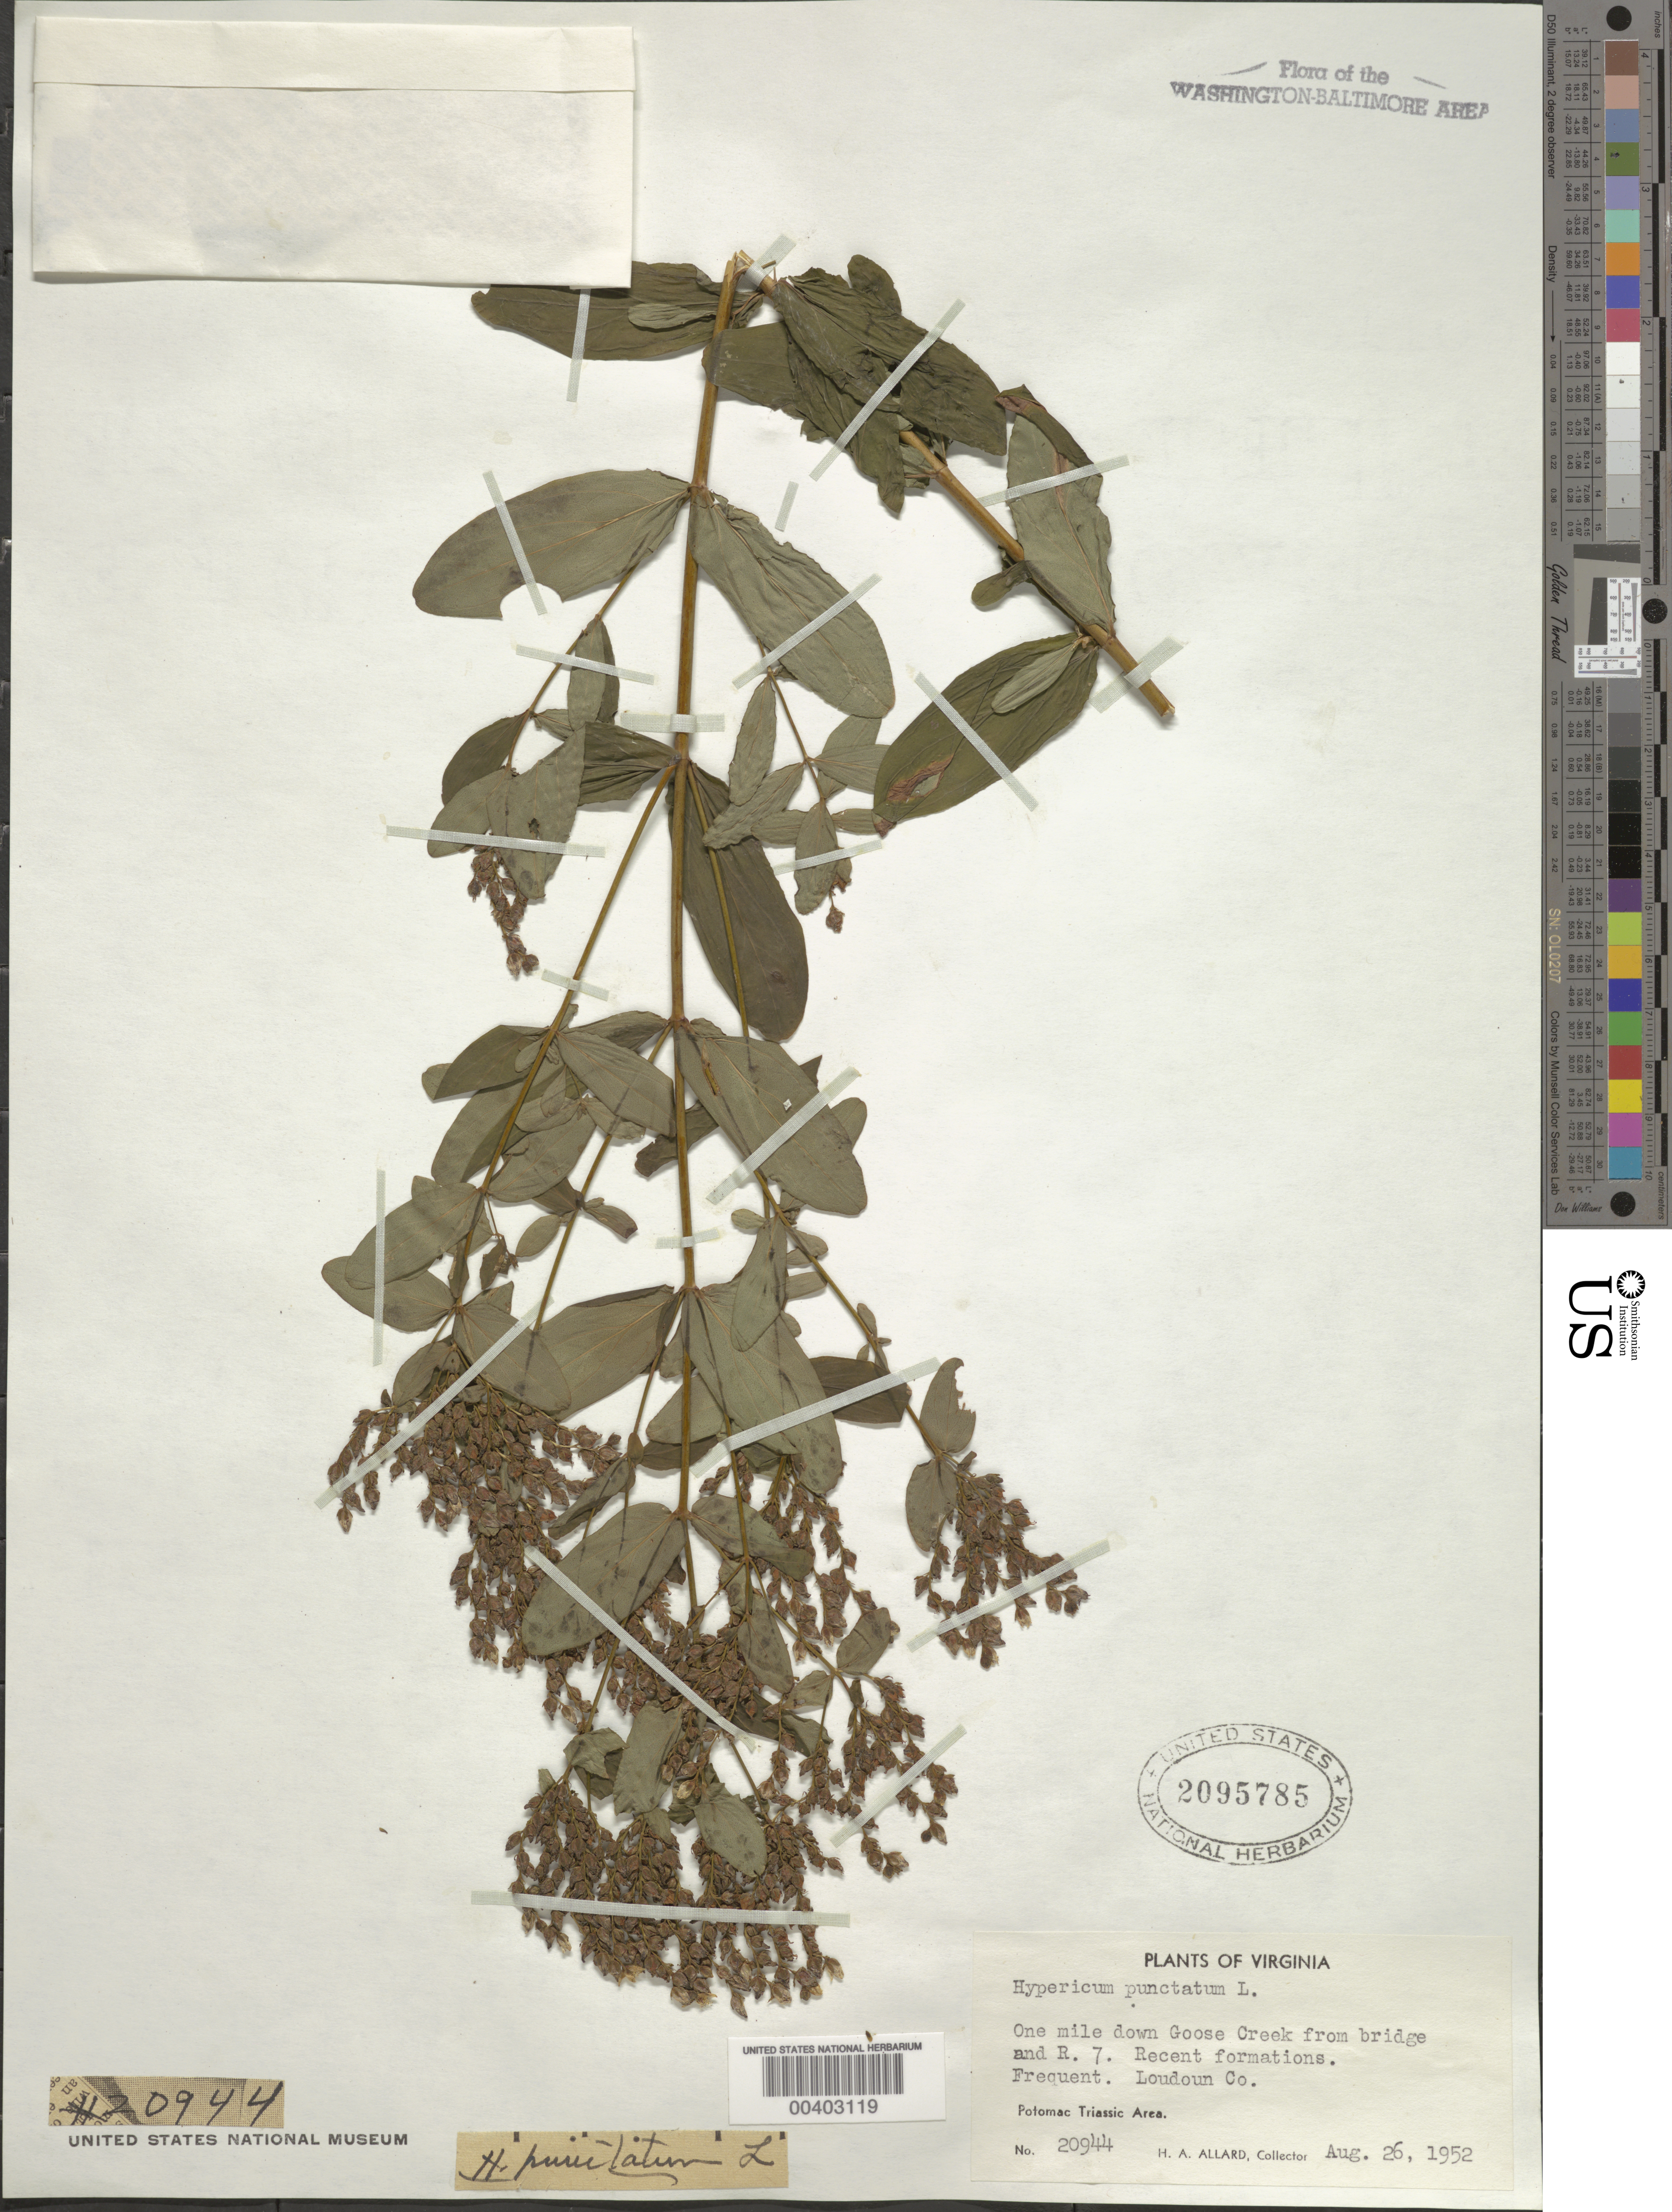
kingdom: Plantae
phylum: Tracheophyta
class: Magnoliopsida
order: Malpighiales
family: Hypericaceae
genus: Hypericum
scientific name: Hypericum punctatum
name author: Lam.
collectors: H. A. Allard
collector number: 20944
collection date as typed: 26 Aug 1952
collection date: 1952-08-26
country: United States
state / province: Virginia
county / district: Loudoun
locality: downstream from Route 7 on Goose Creek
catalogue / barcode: US 2095785